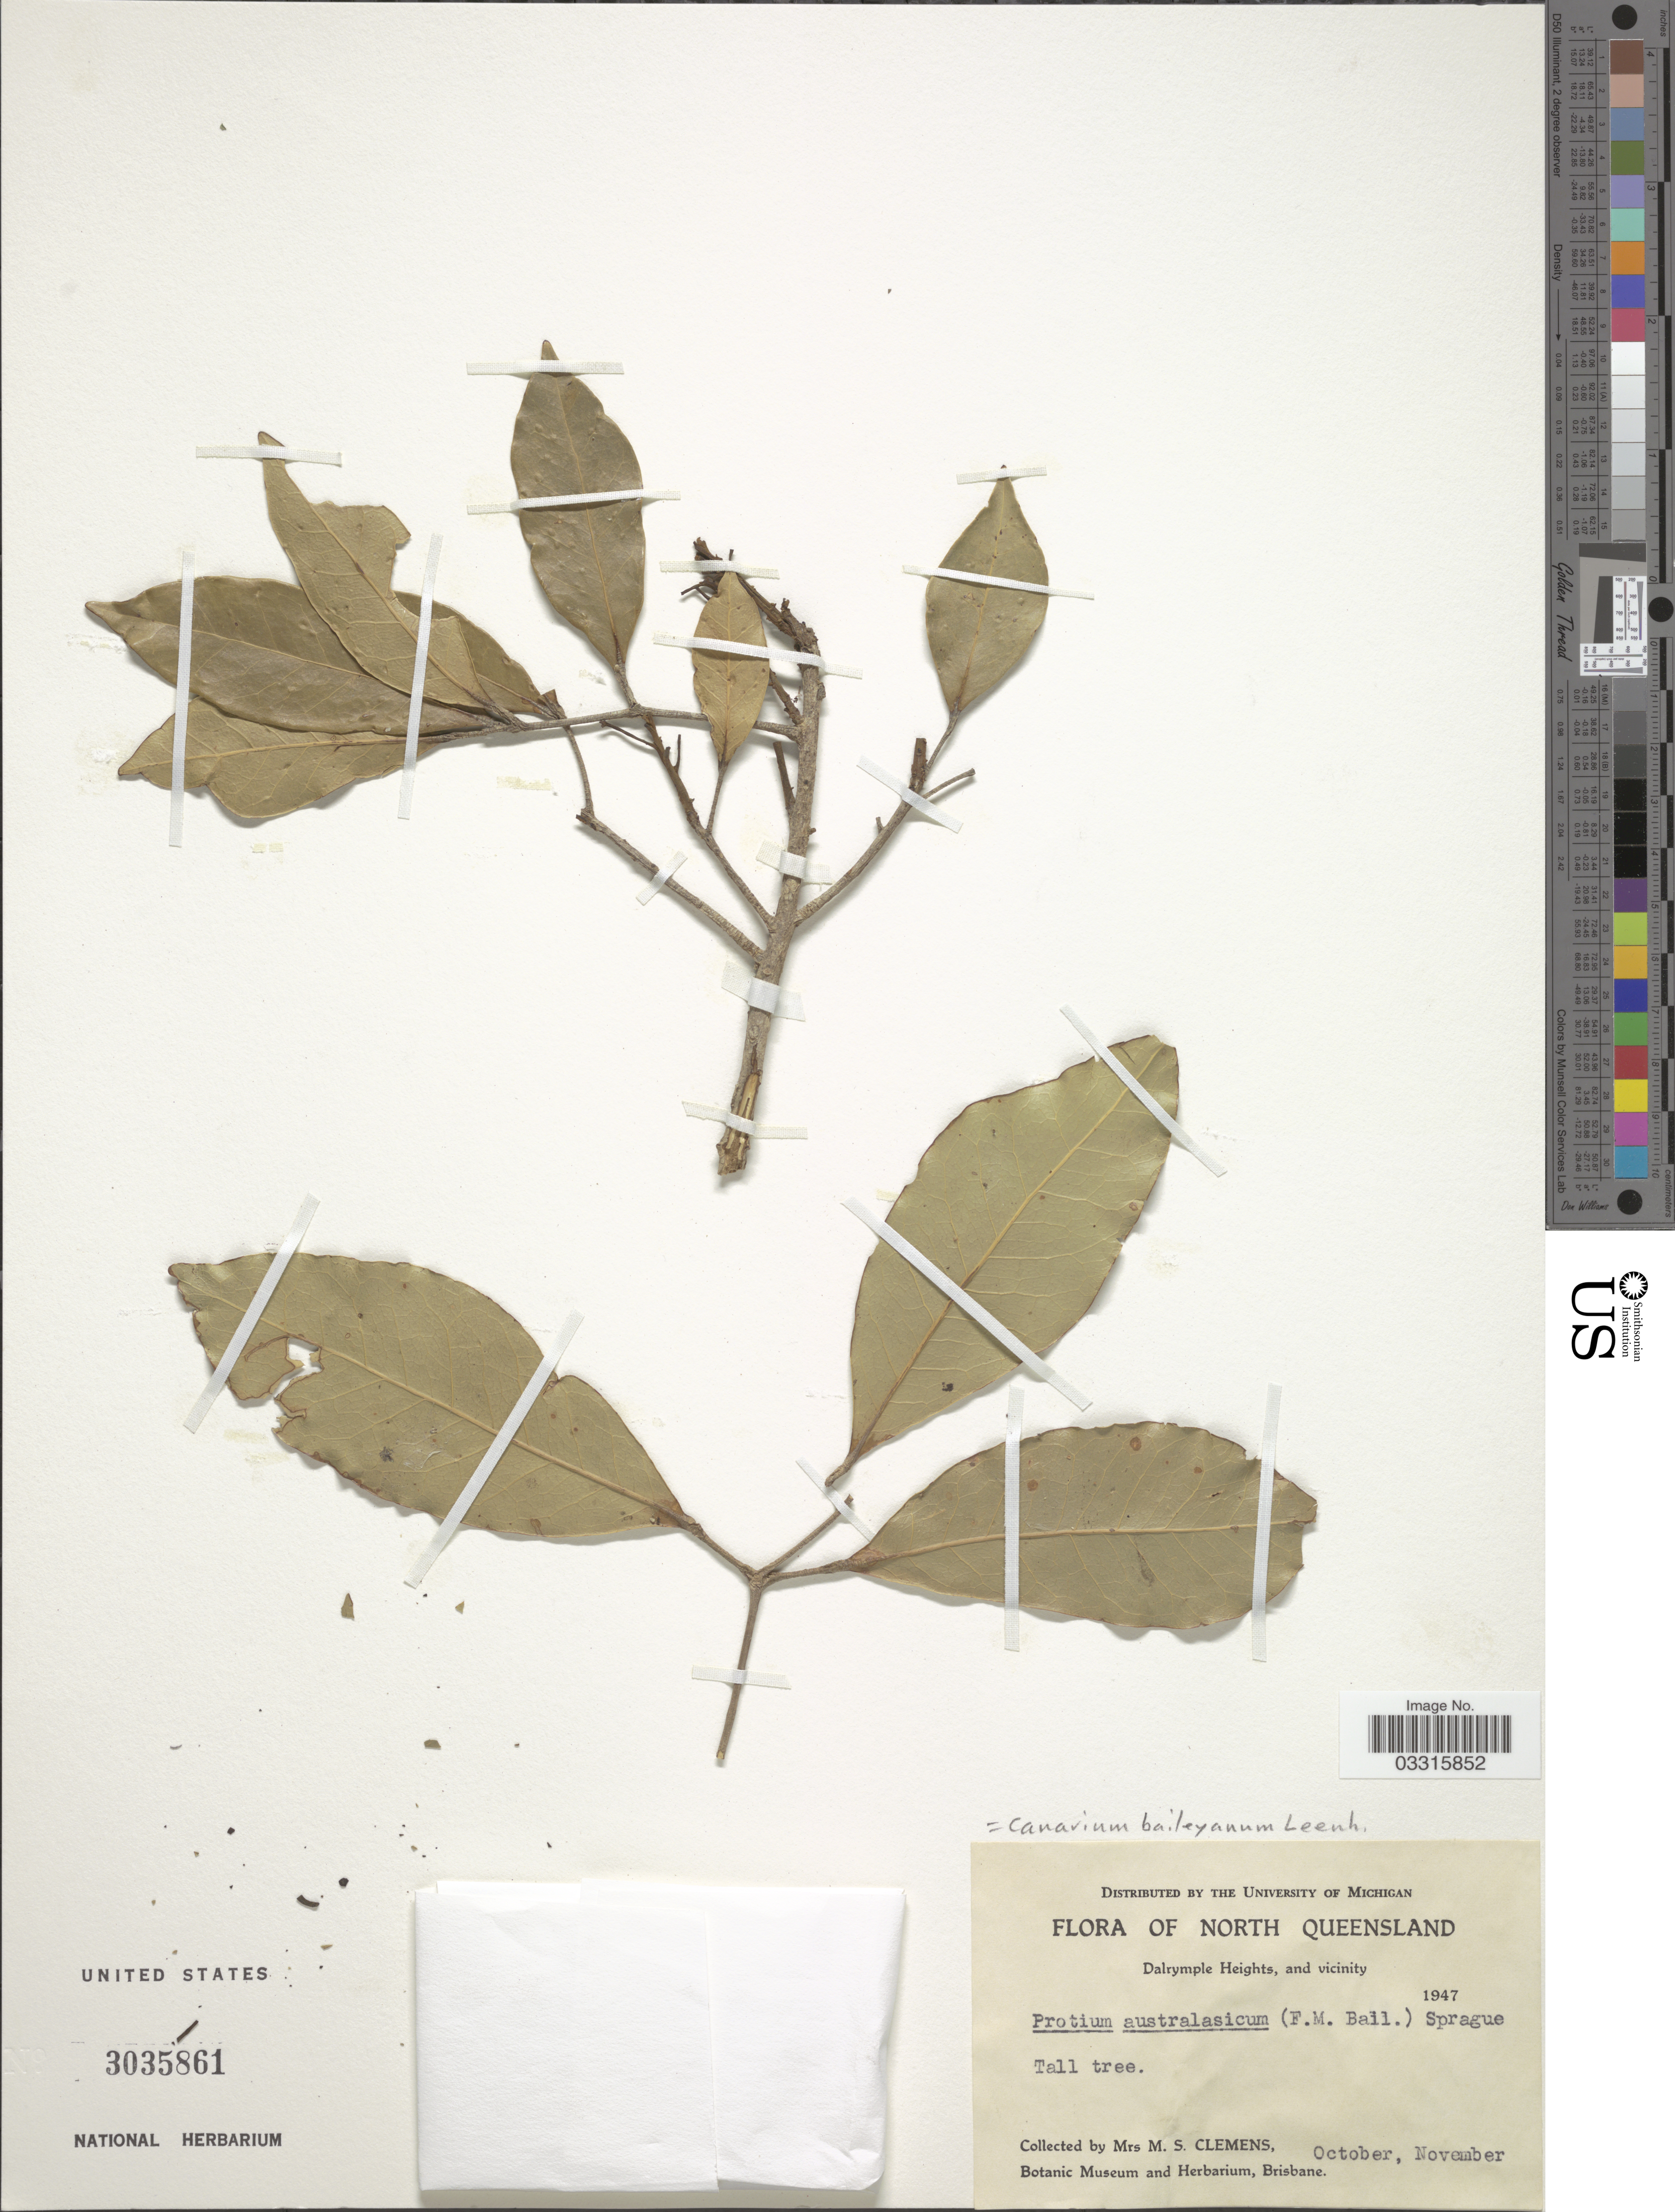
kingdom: Plantae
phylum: Tracheophyta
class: Magnoliopsida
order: Sapindales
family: Burseraceae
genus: Canarium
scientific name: Canarium baileyanum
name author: (F.M. Bailey) Leenh.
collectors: M. S. Clemens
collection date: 1947-10/1947-11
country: Australia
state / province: Queensland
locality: North Queensland. Dalrymple Heights, and vicinity.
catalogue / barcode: US 3035861